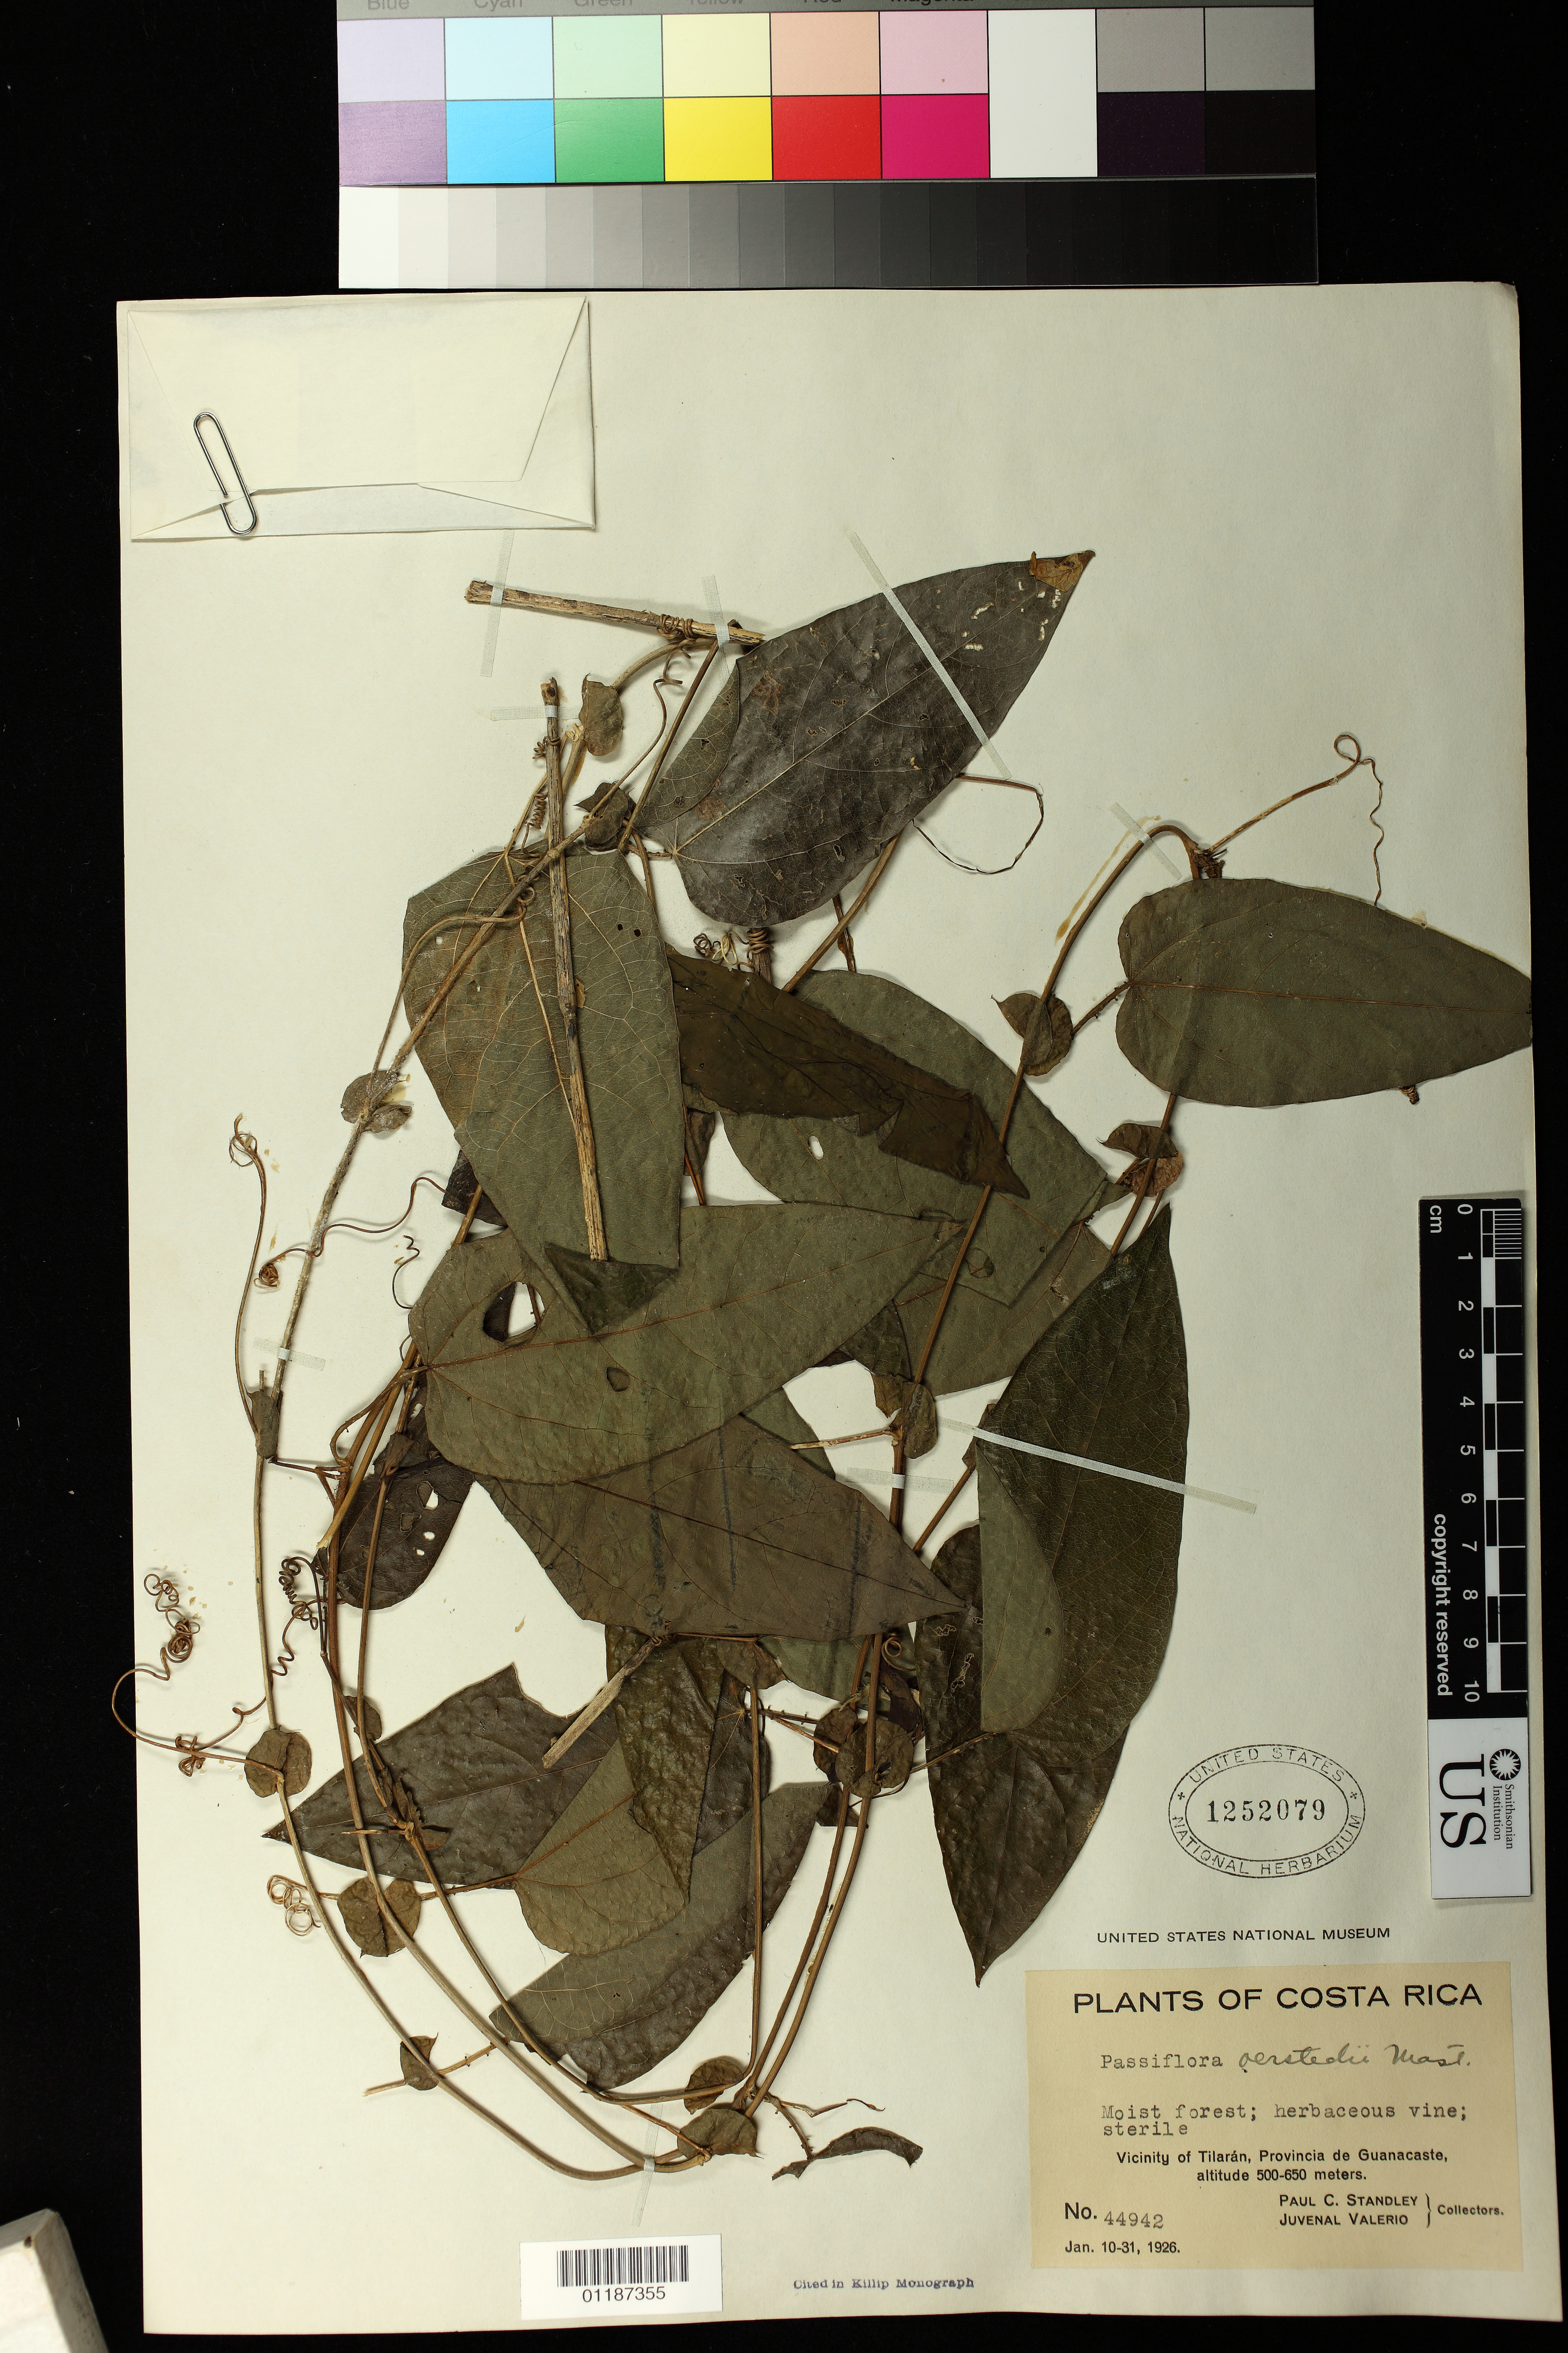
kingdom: Plantae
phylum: Tracheophyta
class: Magnoliopsida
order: Malpighiales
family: Passifloraceae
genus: Passiflora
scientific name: Passiflora oerstedii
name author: Mast. in Mart.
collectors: P. C. Standley & J. Valerio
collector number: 44942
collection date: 1926-01-10/1926-01-31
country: Costa Rica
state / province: Guanacaste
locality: Tilaran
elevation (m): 500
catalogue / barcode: US 1252079